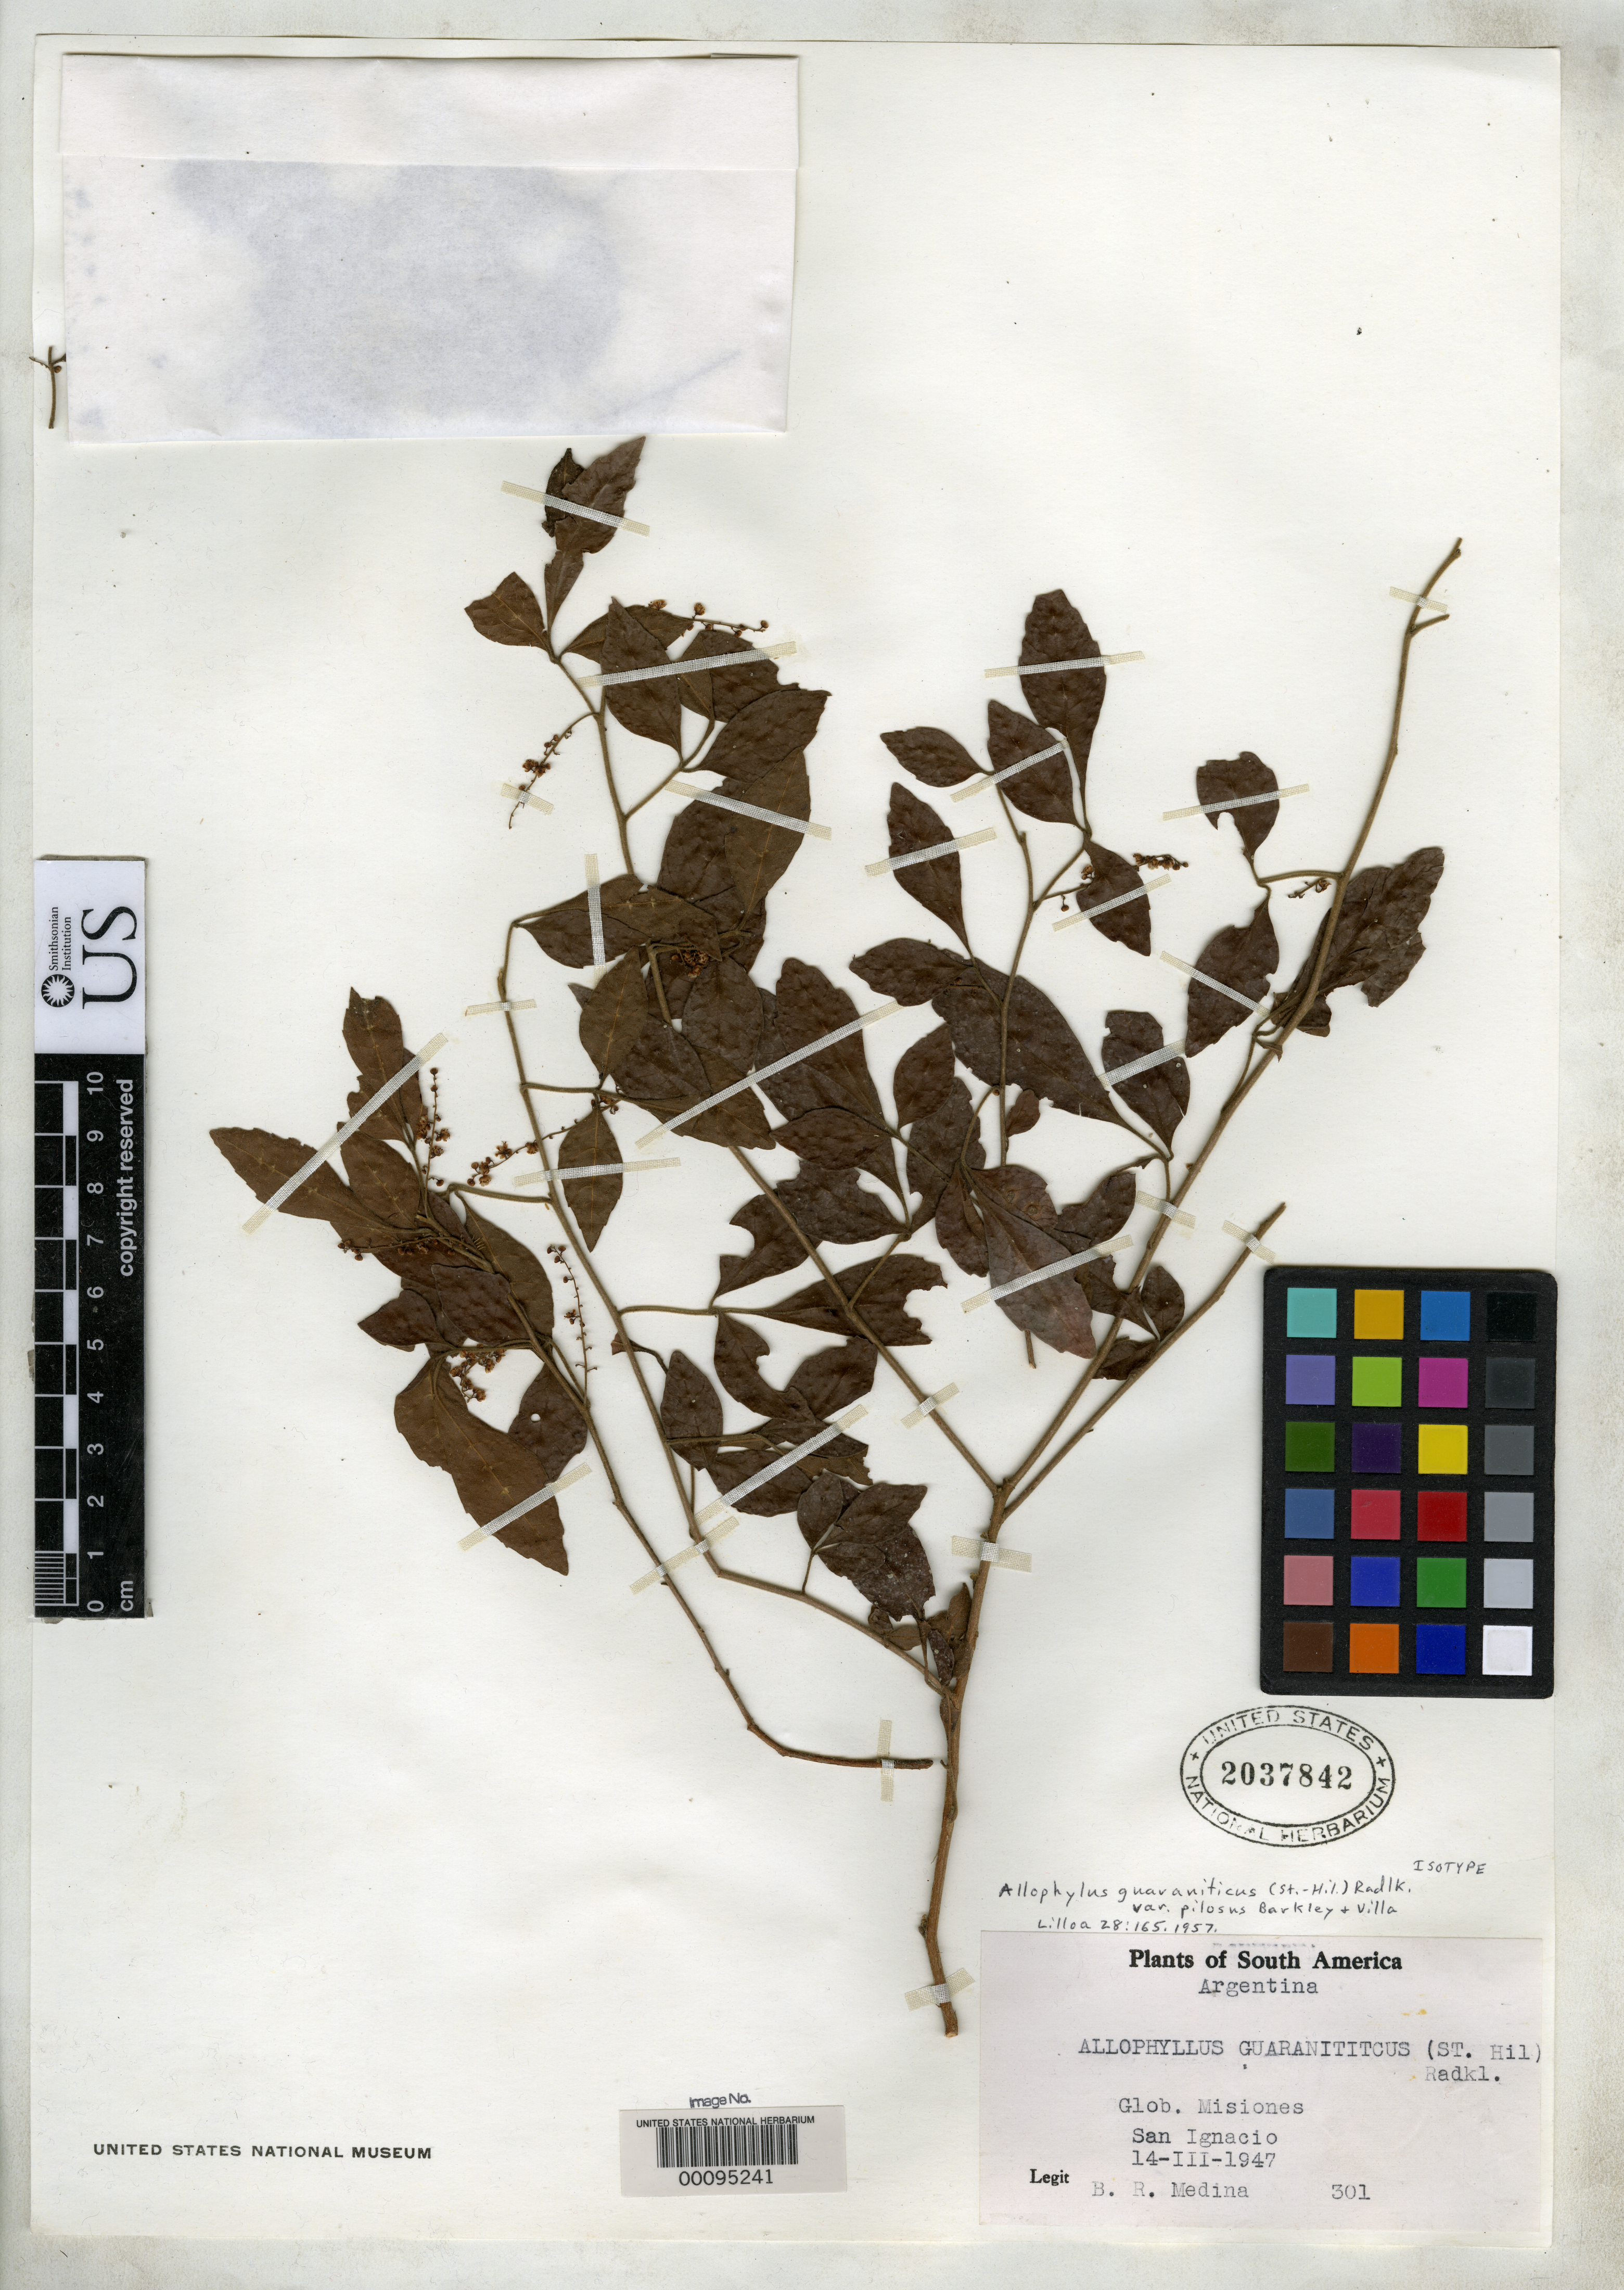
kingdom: Plantae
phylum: Tracheophyta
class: Magnoliopsida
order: Sapindales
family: Sapindaceae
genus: Allophylus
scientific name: Allophylus guaraniticus var. pilosus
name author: F.A. Barkley & Villa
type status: Isotype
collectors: B. Medina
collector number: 301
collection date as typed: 14 Mar 1947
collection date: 1947-03-14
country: Argentina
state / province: Misiones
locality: San Ignacio.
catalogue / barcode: US 2037842